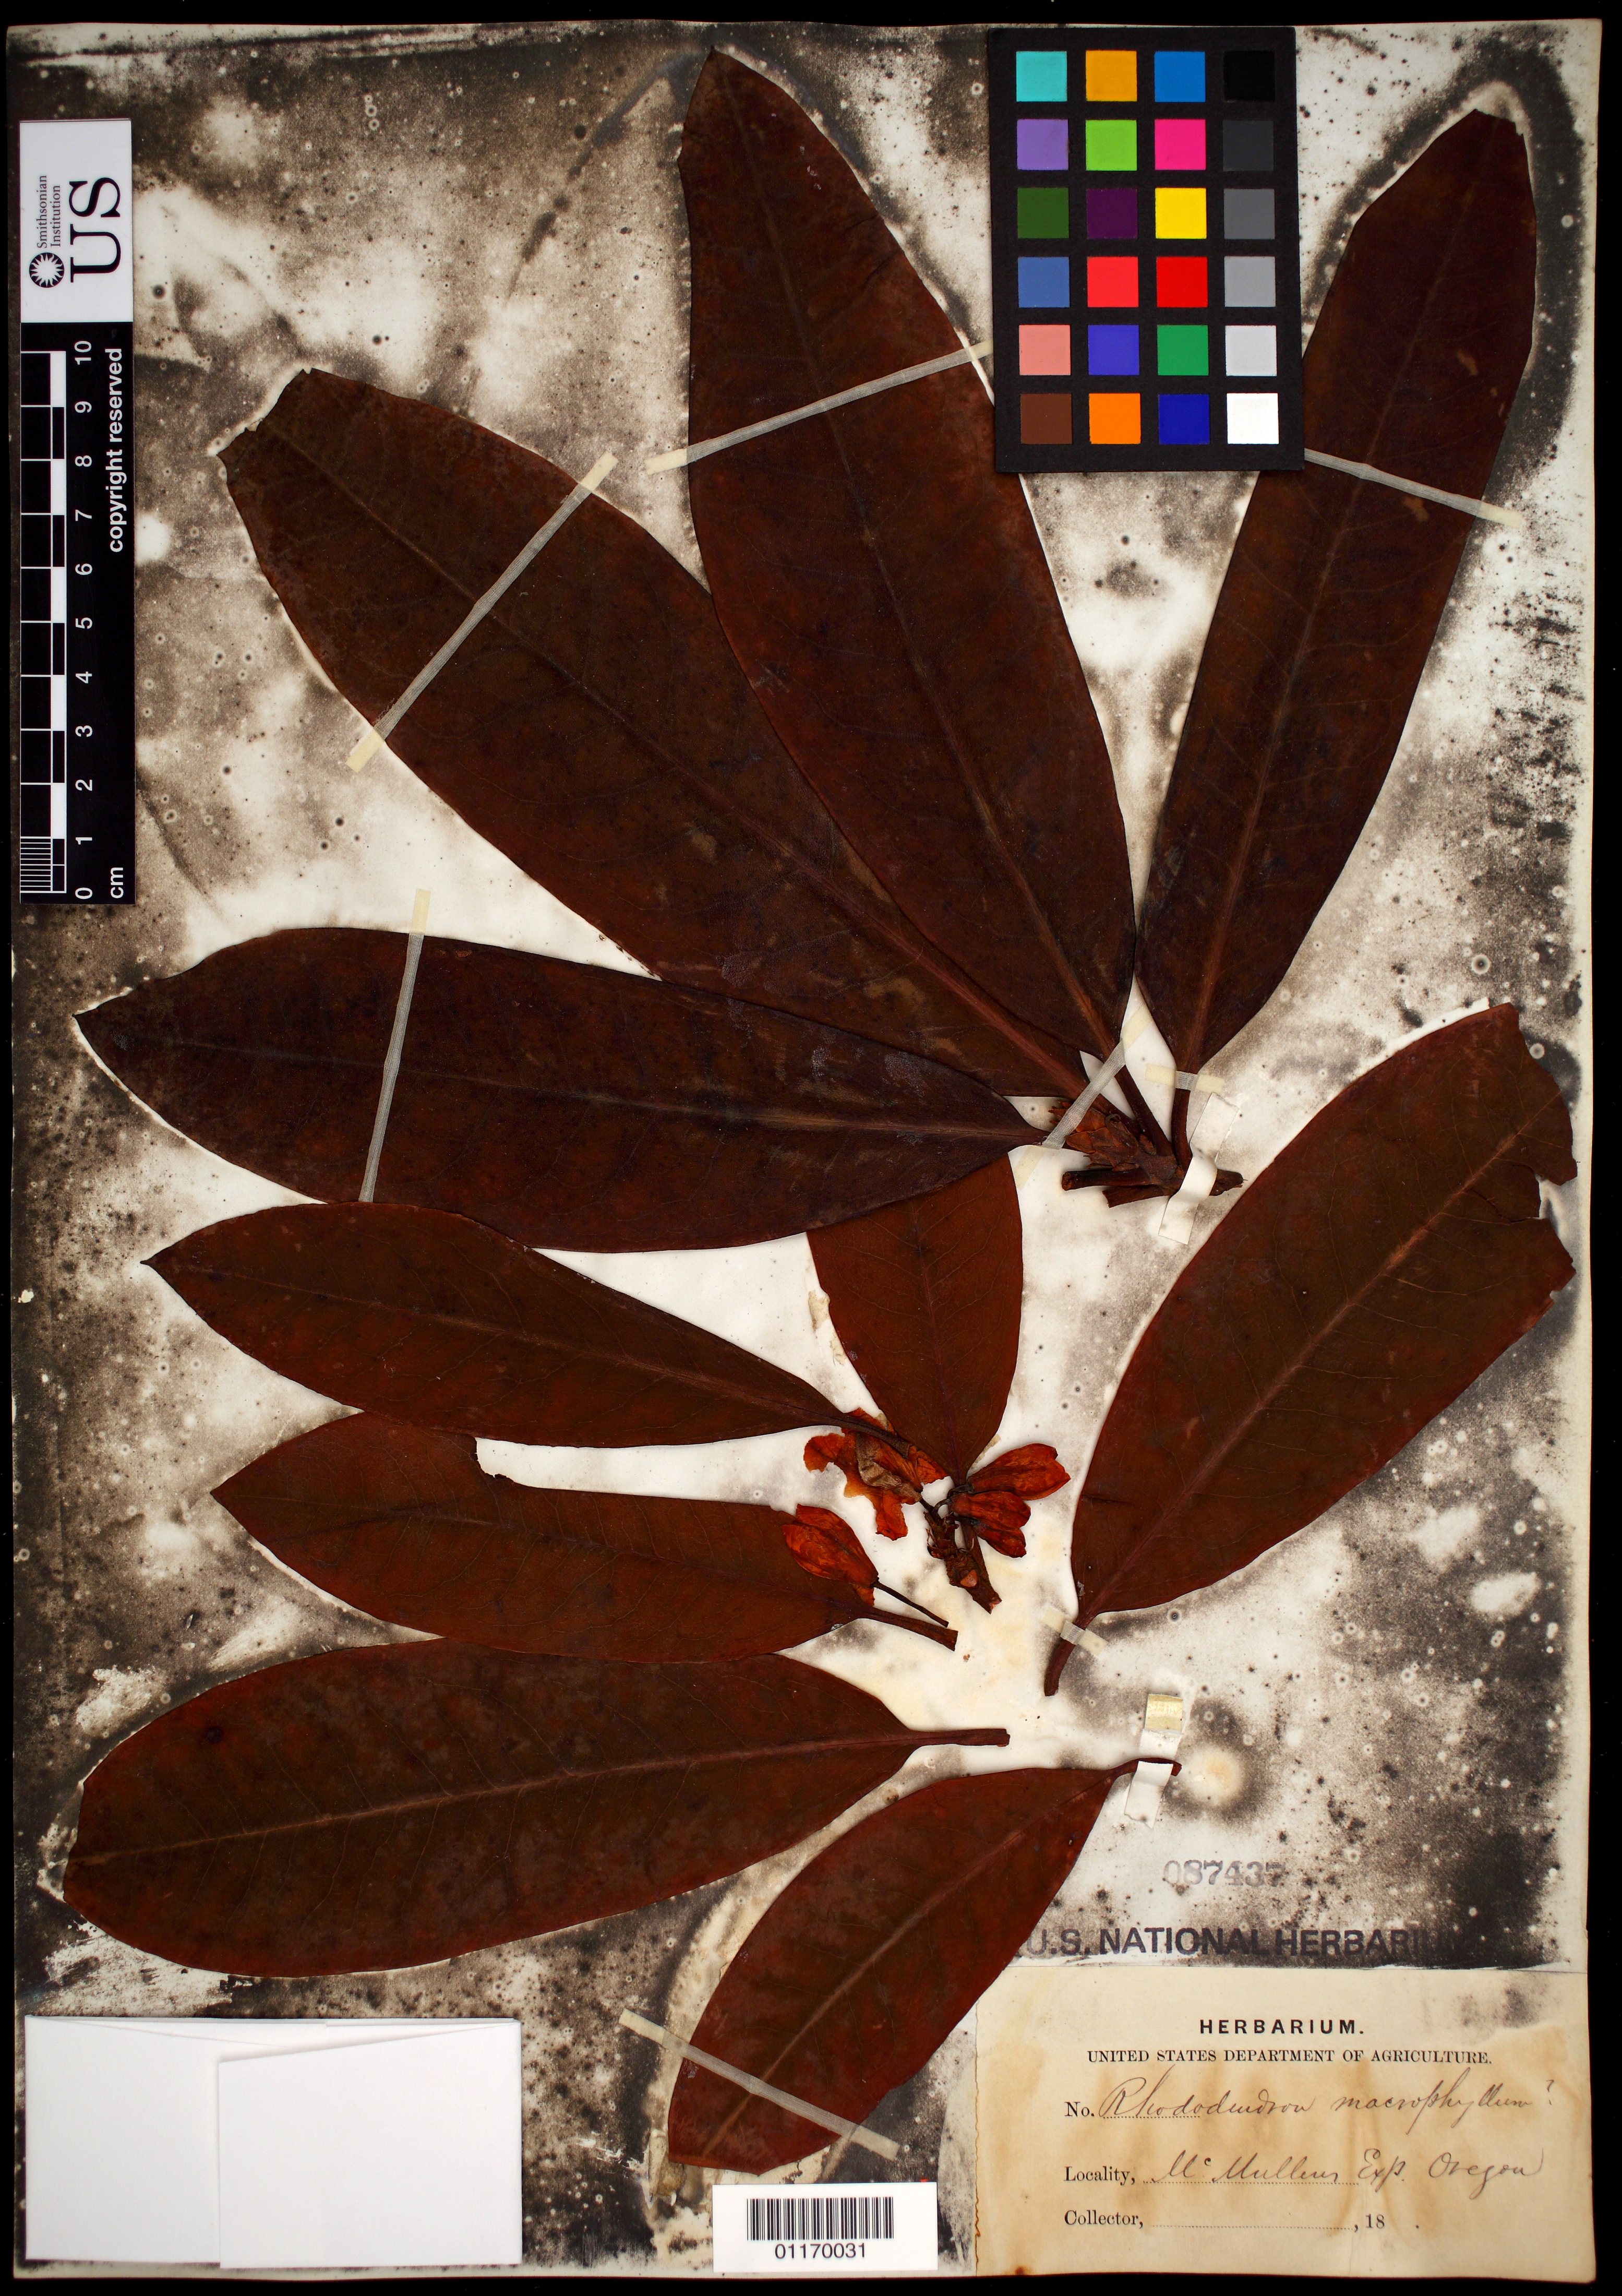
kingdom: Plantae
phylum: Tracheophyta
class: Magnoliopsida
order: Ericales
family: Ericaceae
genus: Rhododendron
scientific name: Rhododendron macrophyllum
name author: D. Don ex G. Don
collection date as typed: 18--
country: United States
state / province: Oregon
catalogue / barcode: US 87437